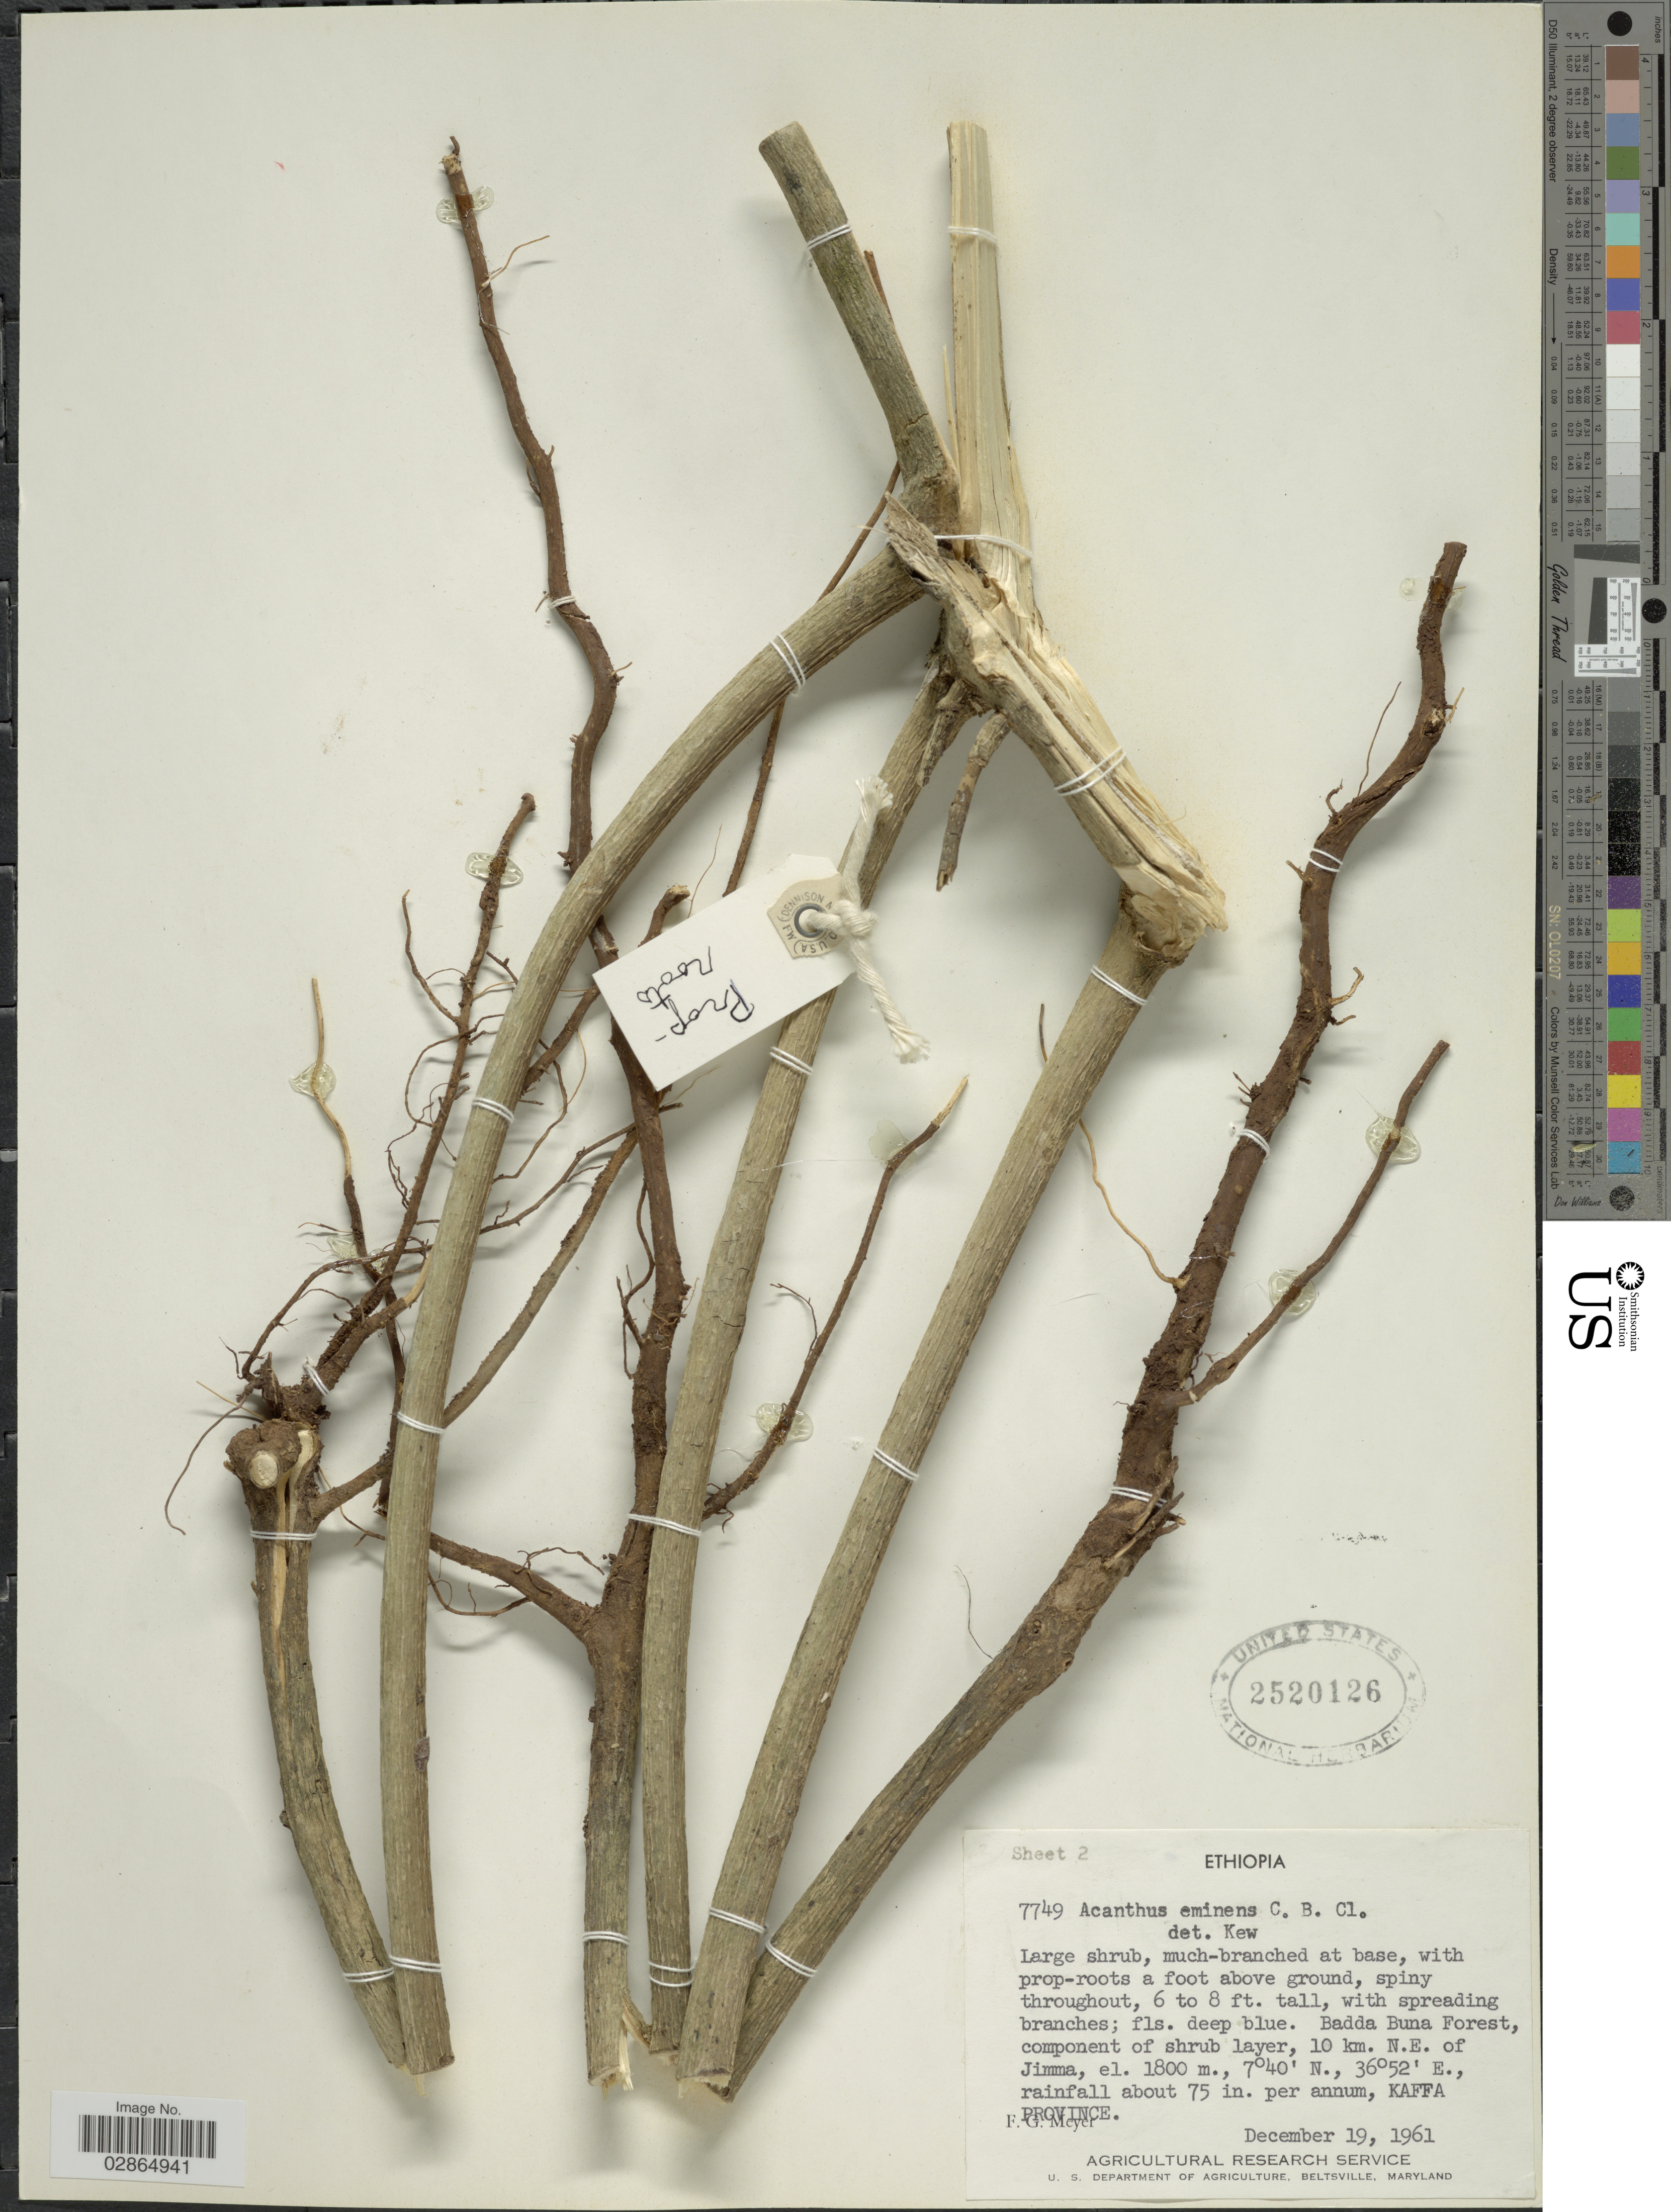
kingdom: Plantae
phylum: Tracheophyta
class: Magnoliopsida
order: Lamiales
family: Acanthaceae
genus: Acanthus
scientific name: Acanthus eminens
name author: C.B. Clarke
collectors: F. G. Meyer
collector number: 7749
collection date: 1961-12-19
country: Ethiopia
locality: Badda Buna Forest, component of shrub layer, 10 km. N.E. of Jimma. Kaffa Province.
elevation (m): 1800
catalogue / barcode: US 2520126